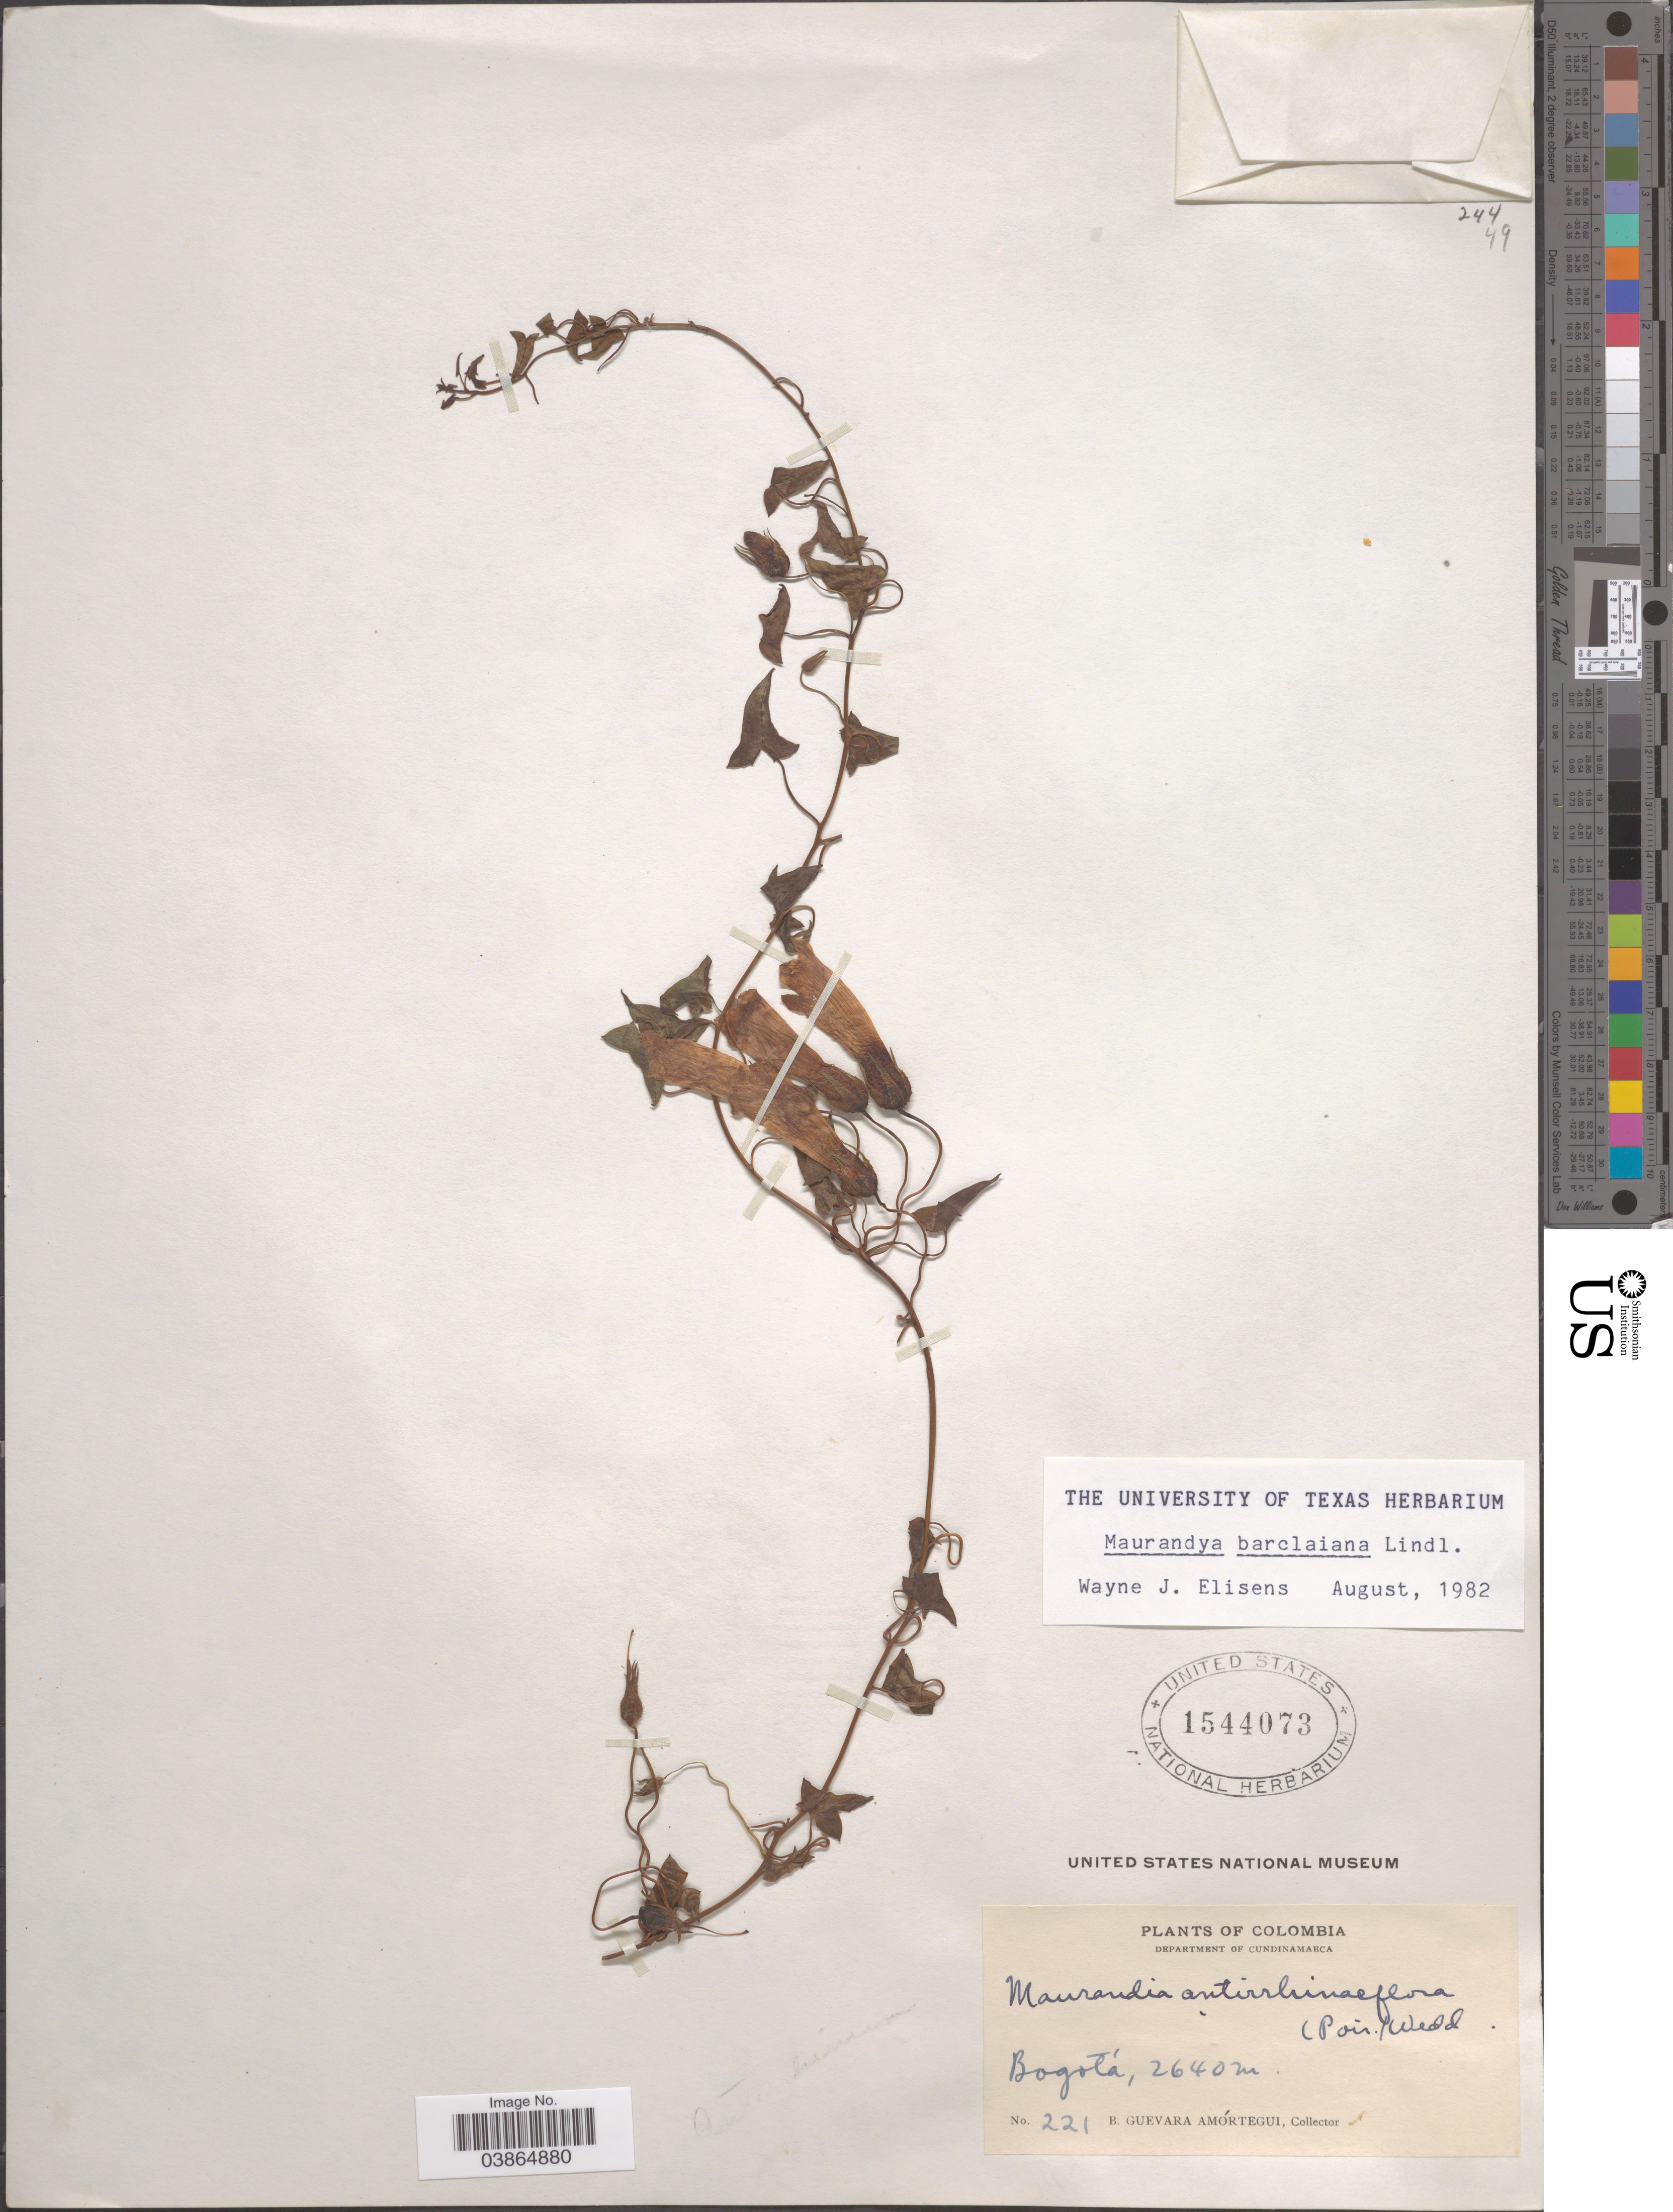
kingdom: Plantae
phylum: Tracheophyta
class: Magnoliopsida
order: Lamiales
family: Plantaginaceae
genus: Maurandya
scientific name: Maurandya barclayana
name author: Lindl.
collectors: B. Guevara Amortegui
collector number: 221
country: Colombia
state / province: Cundinamarca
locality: Department of Cundinamarca. Bogotá.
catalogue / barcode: US 1544073